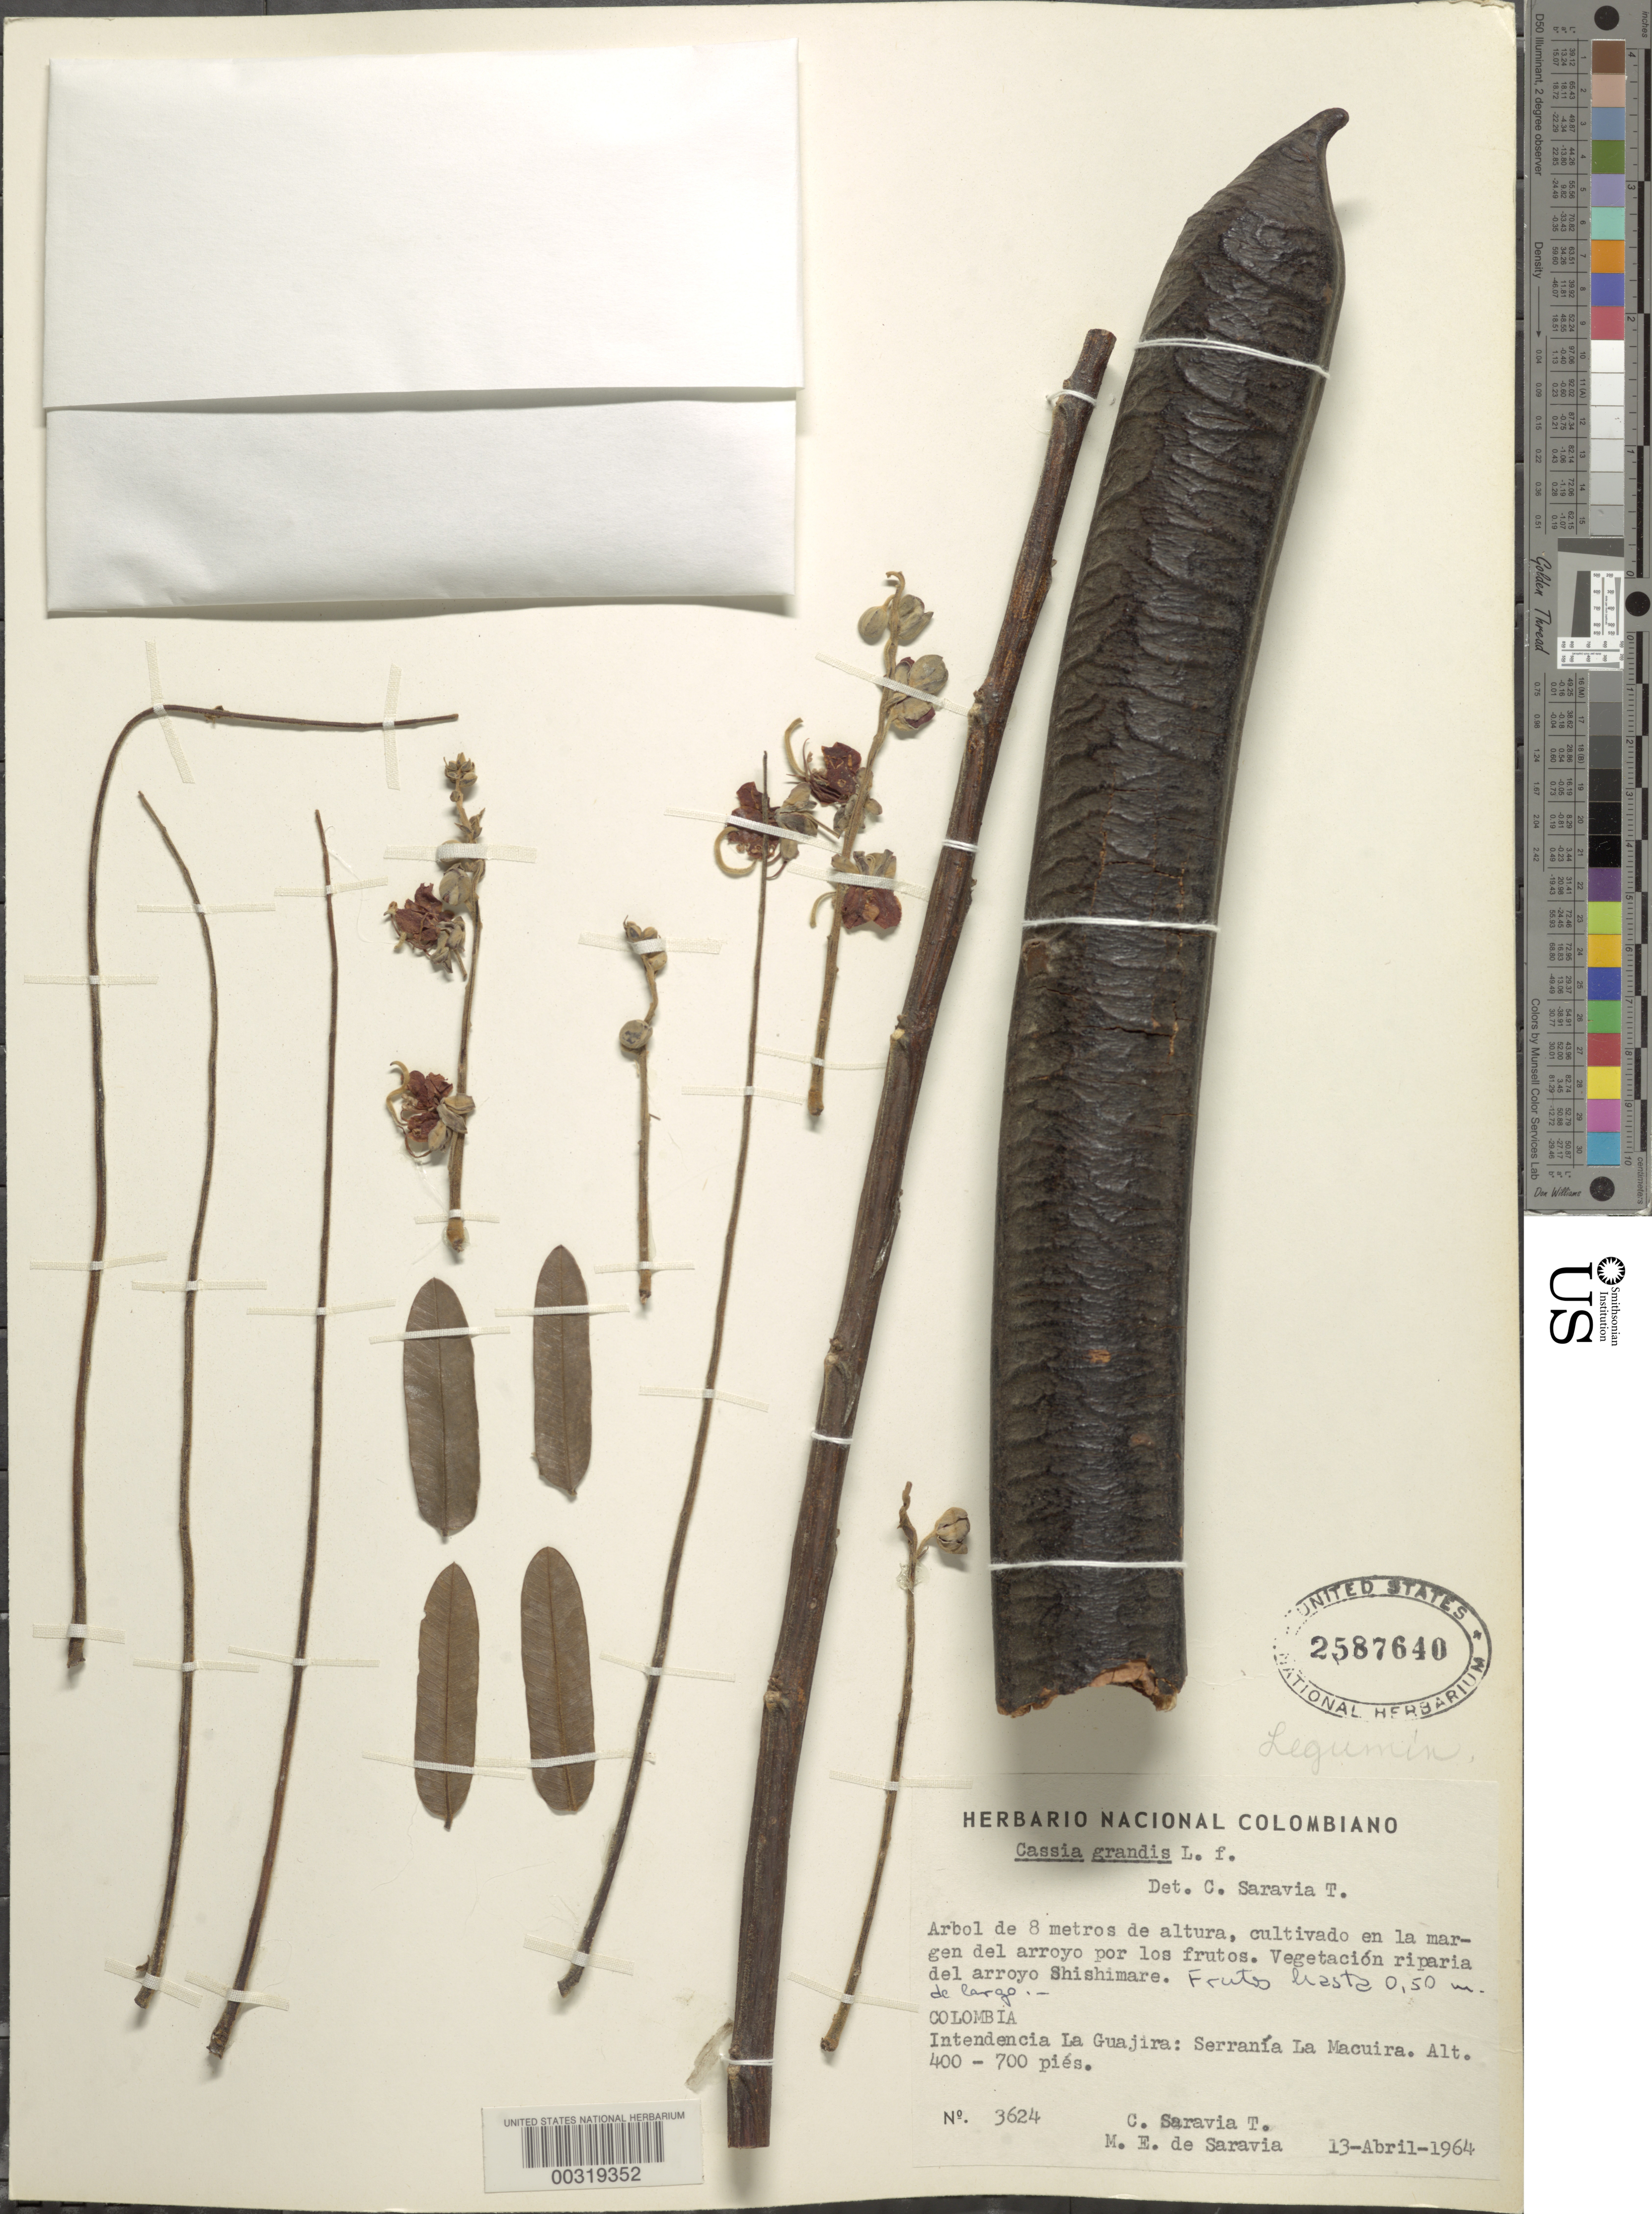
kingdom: Plantae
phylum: Tracheophyta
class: Magnoliopsida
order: Fabales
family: Fabaceae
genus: Cassia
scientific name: Cassia grandis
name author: L. f.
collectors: C. Saravia T. & M. E. Saravia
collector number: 3624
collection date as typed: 13 Apr 1964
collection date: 1964-04-13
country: Colombia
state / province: La Guajira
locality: Arroyo Shishmare; Serrania la Macuirail, Lands of Loba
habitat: Edge of arroyo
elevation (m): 122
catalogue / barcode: US 2587640